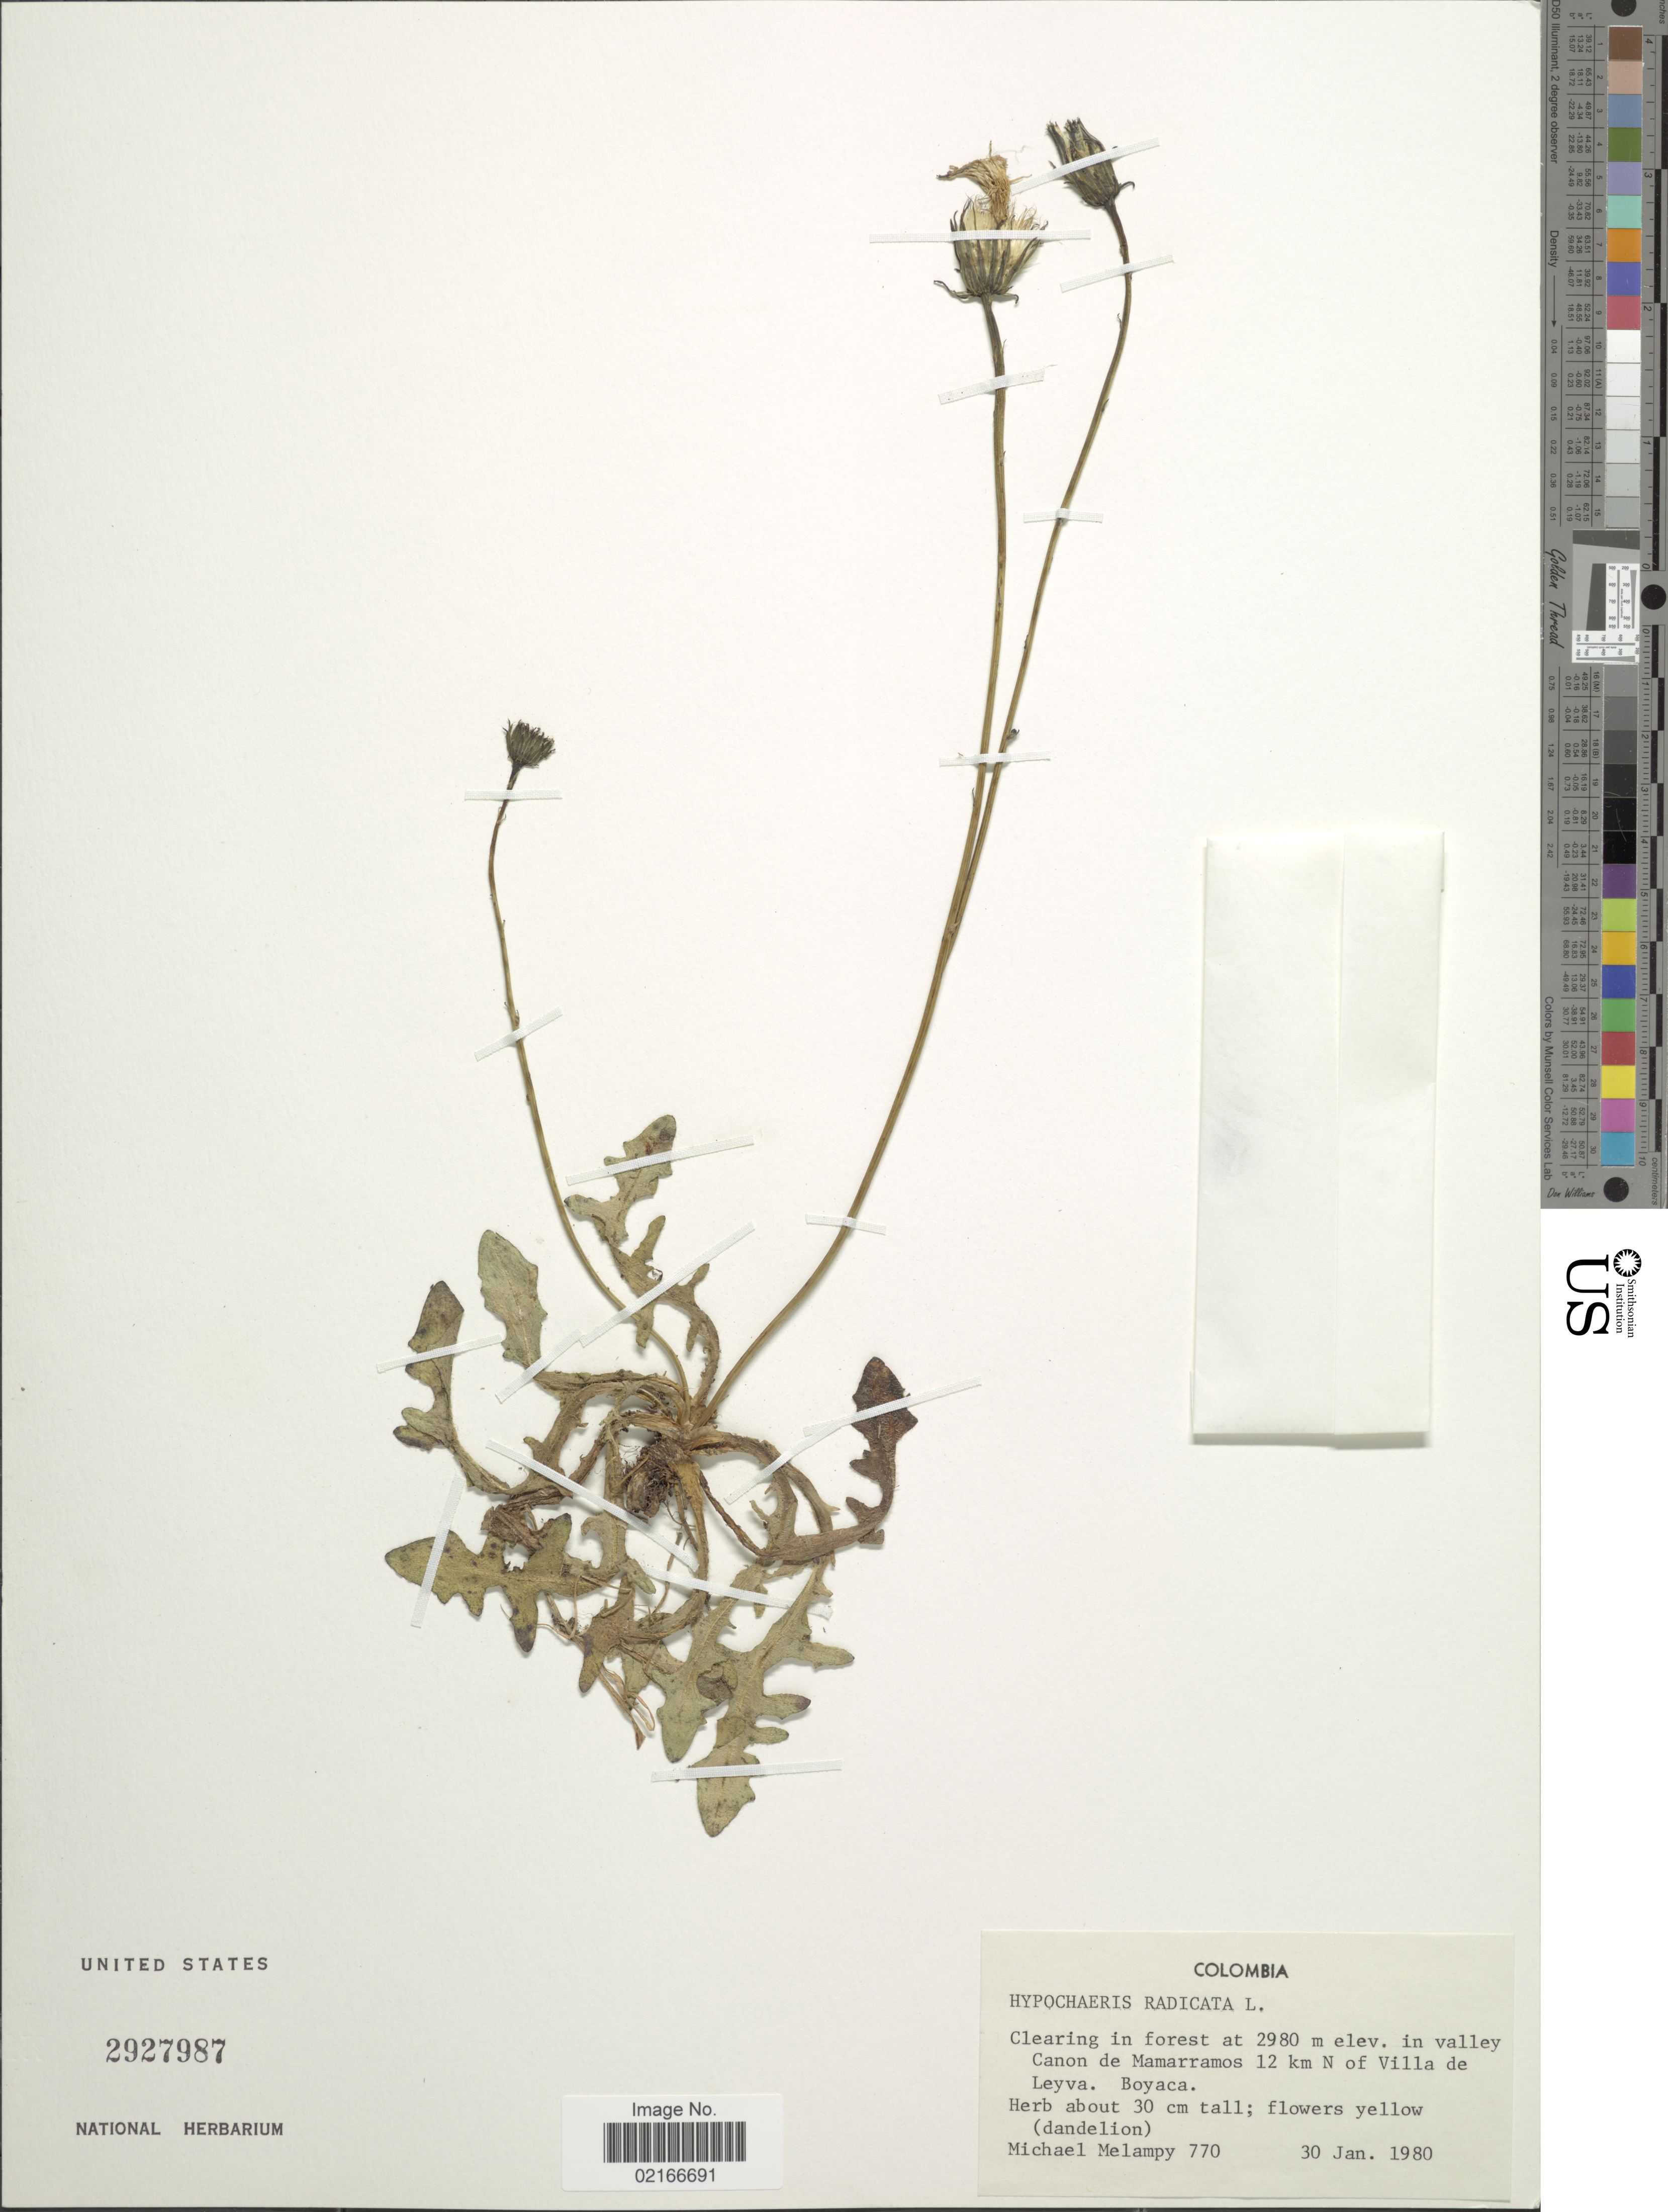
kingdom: Plantae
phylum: Tracheophyta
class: Magnoliopsida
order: Asterales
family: Asteraceae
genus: Hypochaeris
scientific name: Hypochaeris radicata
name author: L.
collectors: M. Melampy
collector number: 770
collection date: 1980-01-30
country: Colombia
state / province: Boyacá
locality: In valley Canon de Mamarramos 12 km N of Villa de Leyva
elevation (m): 2980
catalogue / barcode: US 2927987